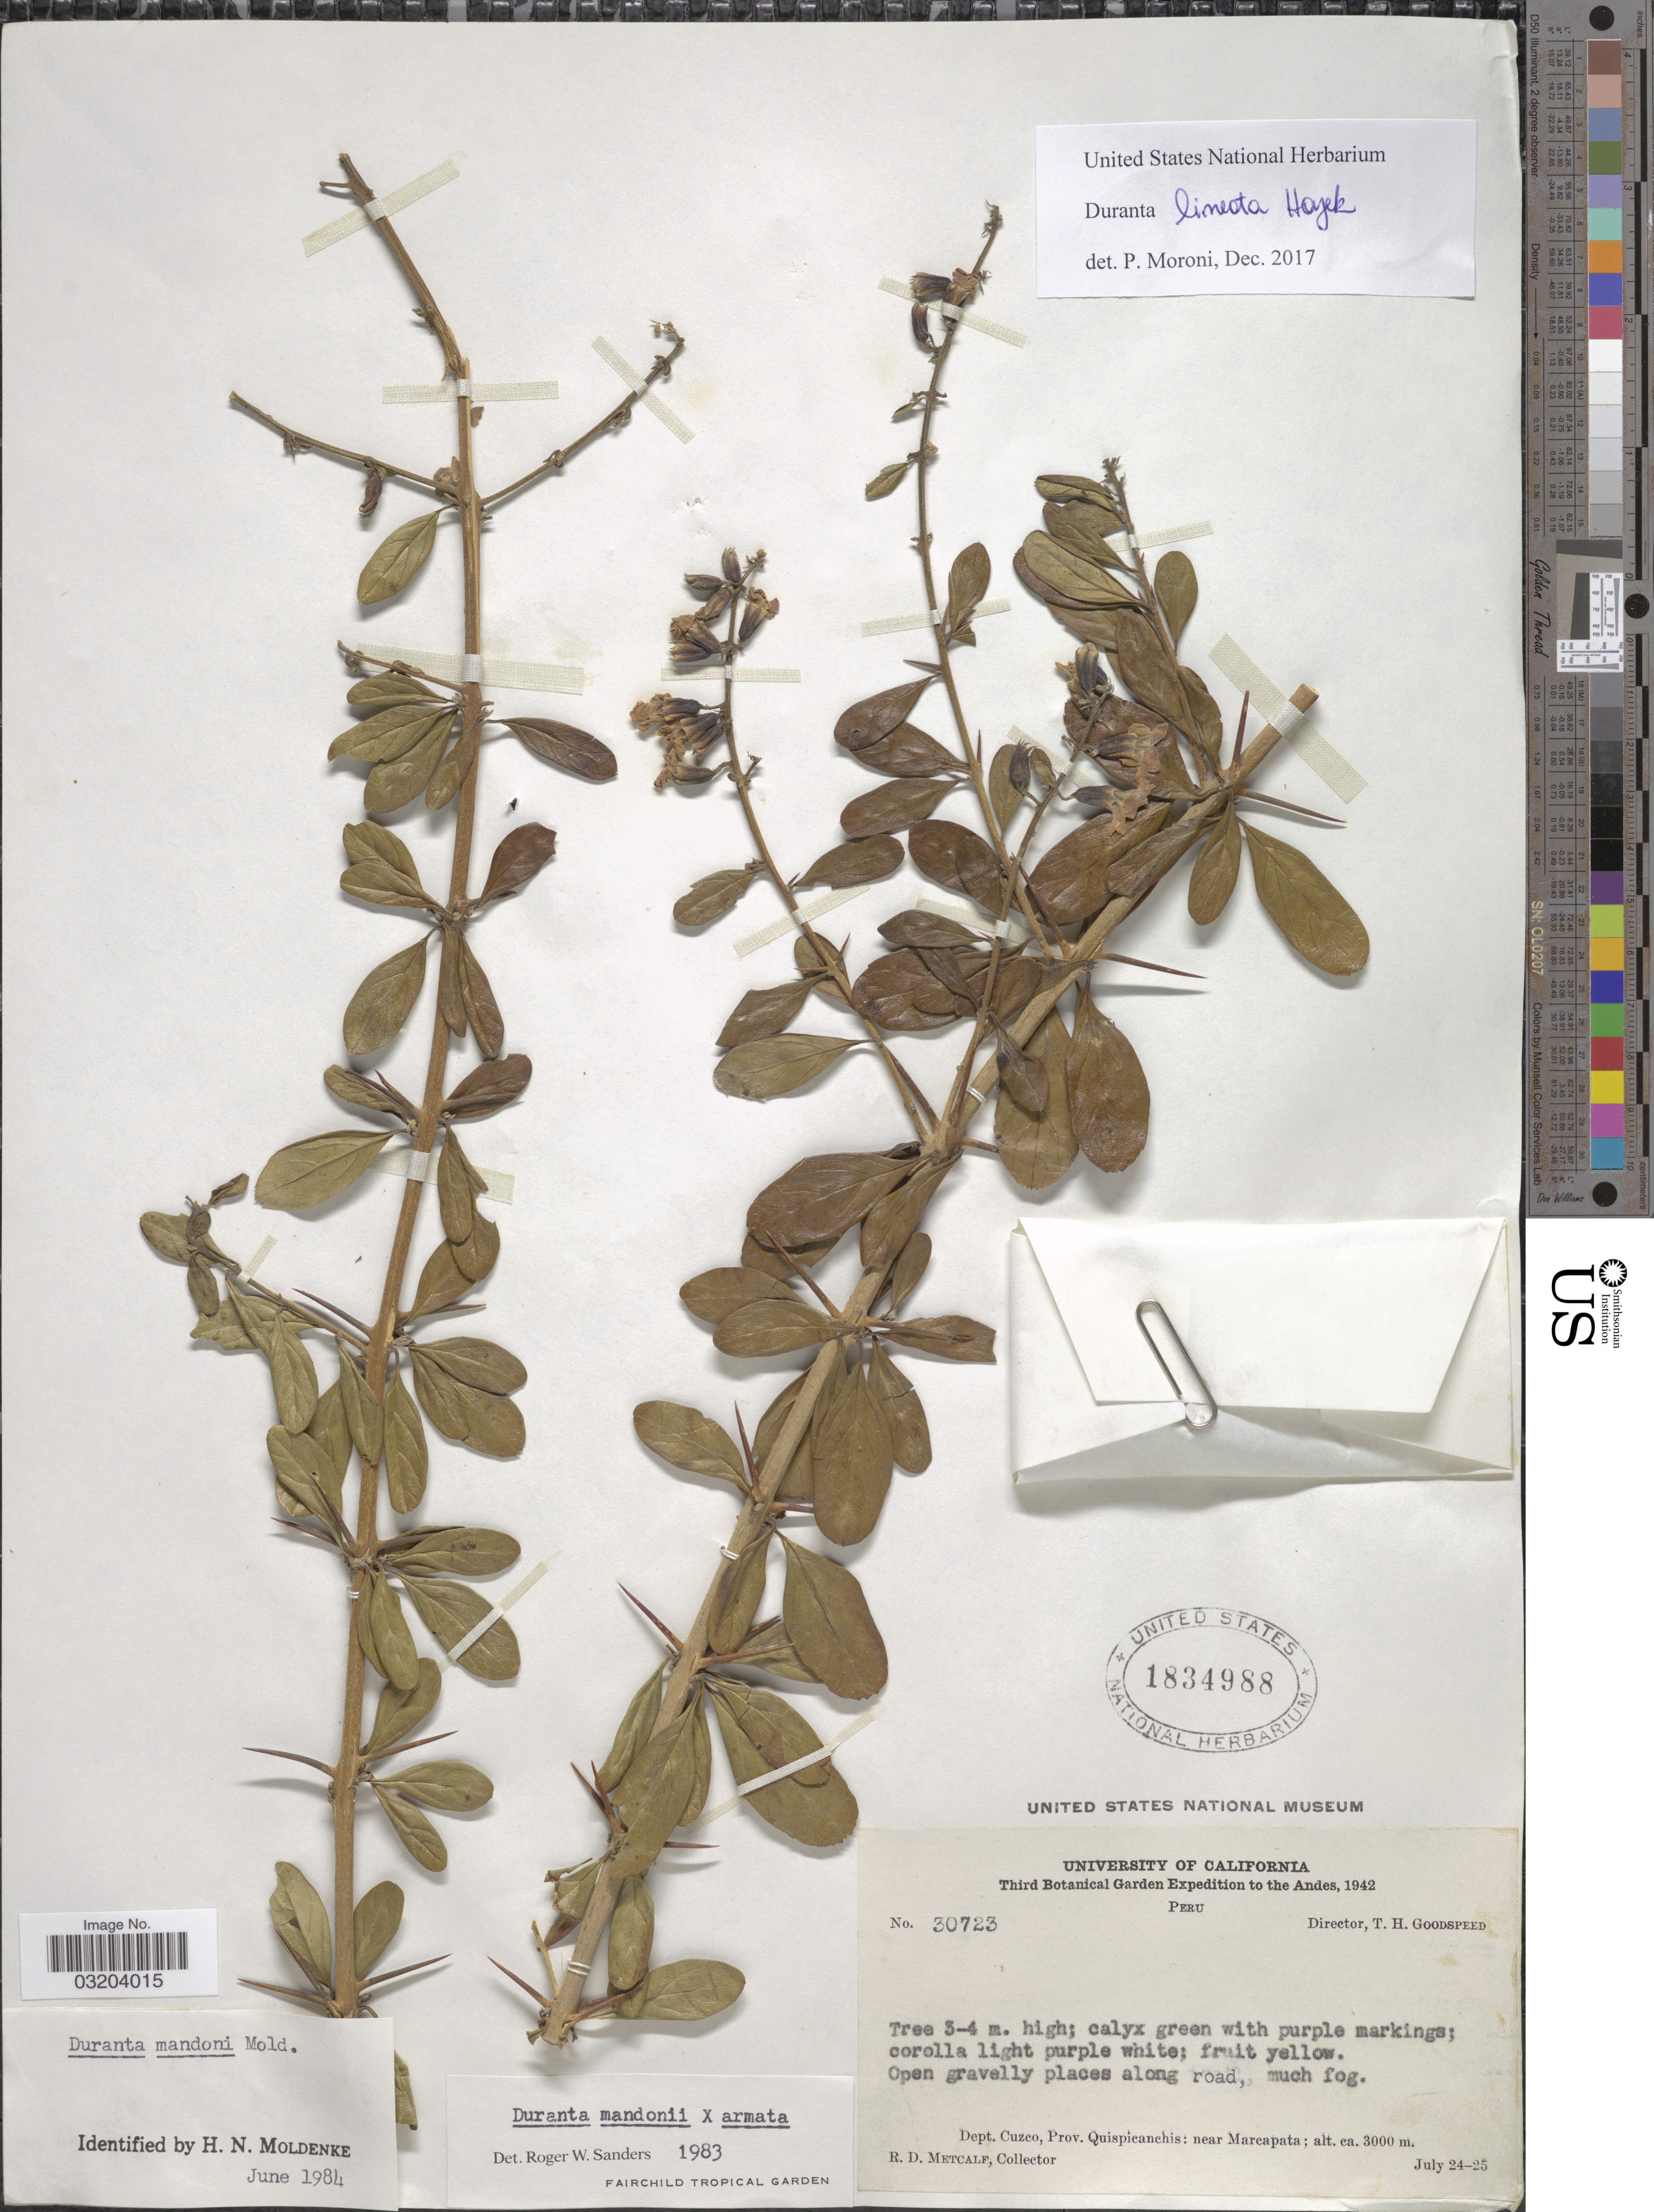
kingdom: Plantae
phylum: Tracheophyta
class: Magnoliopsida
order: Lamiales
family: Verbenaceae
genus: Duranta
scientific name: Duranta x lineata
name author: Hayek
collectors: R. D. Metcalf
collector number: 30723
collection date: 1942-07-24/1942-07-25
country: Peru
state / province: Cusco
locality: The Andes. Dept. Cuzco, Prov. Quispicanchis: near Marcapata.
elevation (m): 3000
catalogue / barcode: US 1834988